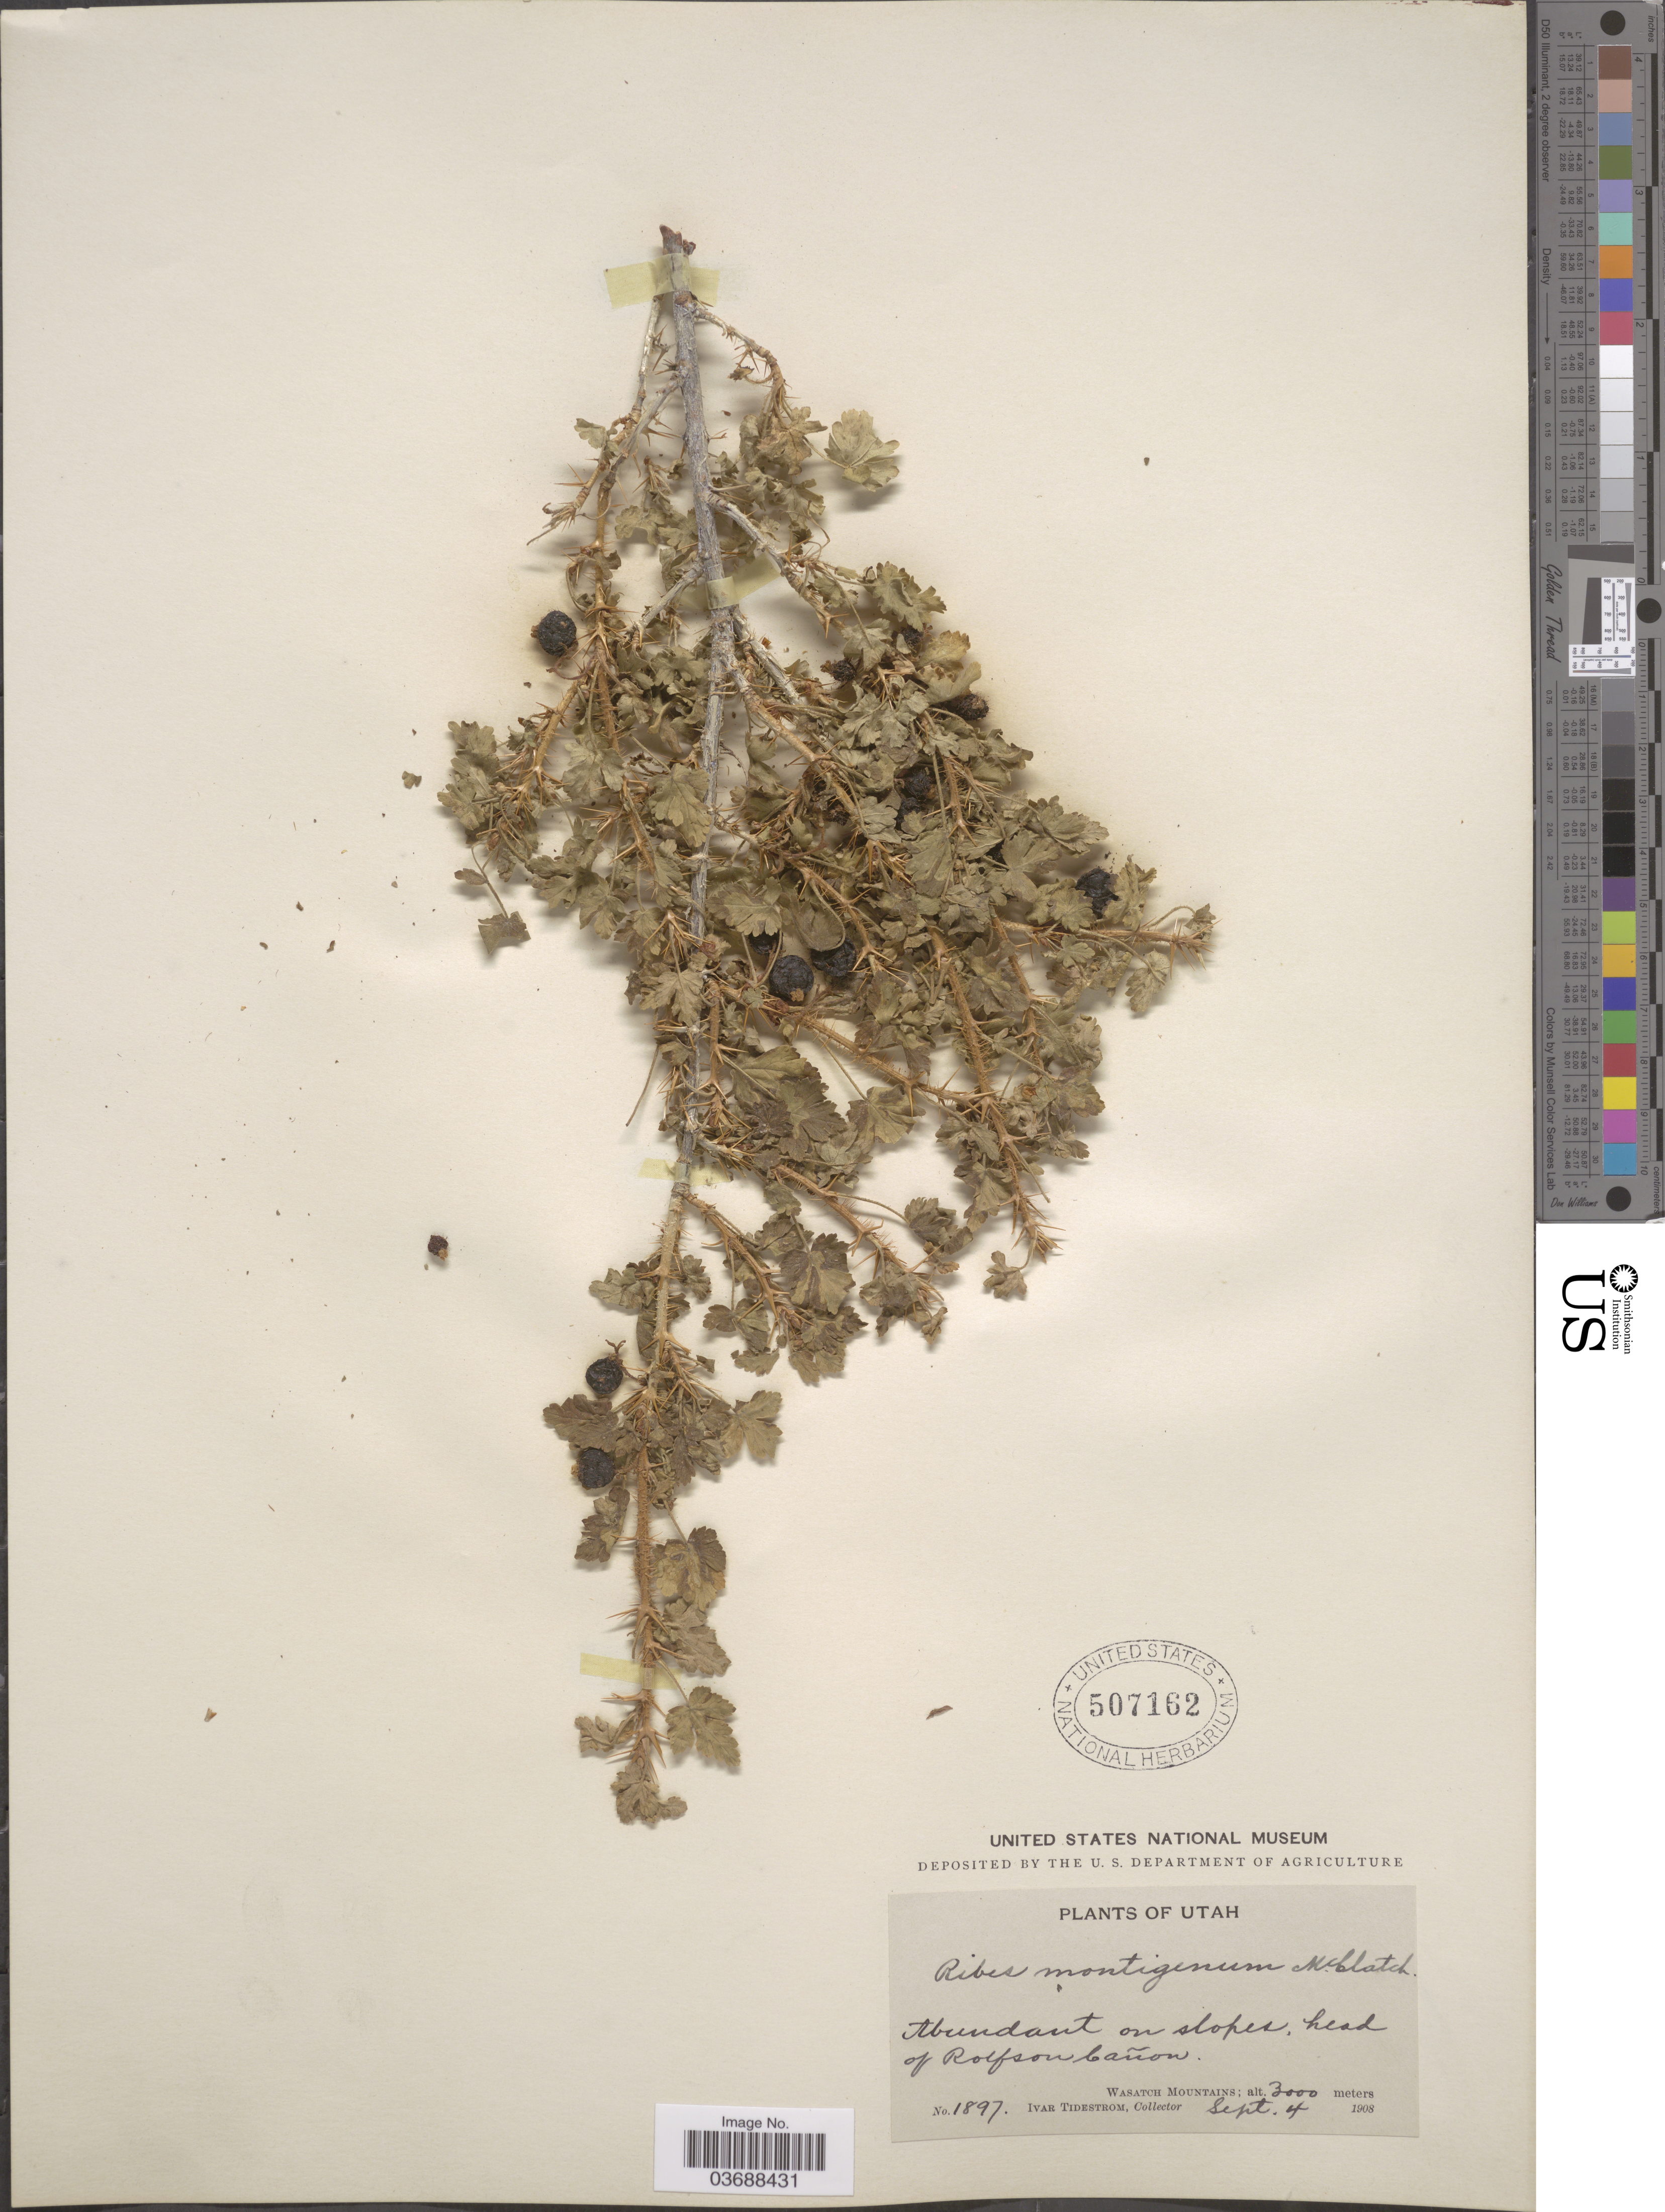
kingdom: Plantae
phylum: Tracheophyta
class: Magnoliopsida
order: Saxifragales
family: Grossulariaceae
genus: Ribes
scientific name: Ribes montigenum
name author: McClatchie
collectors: I. F. Tidestrom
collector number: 1897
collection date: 1908-09-04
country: United States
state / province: Utah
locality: Abundant on slopes, head of Rolfson Cañon. Wasatch Mountains.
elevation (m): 3000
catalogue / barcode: US 507162